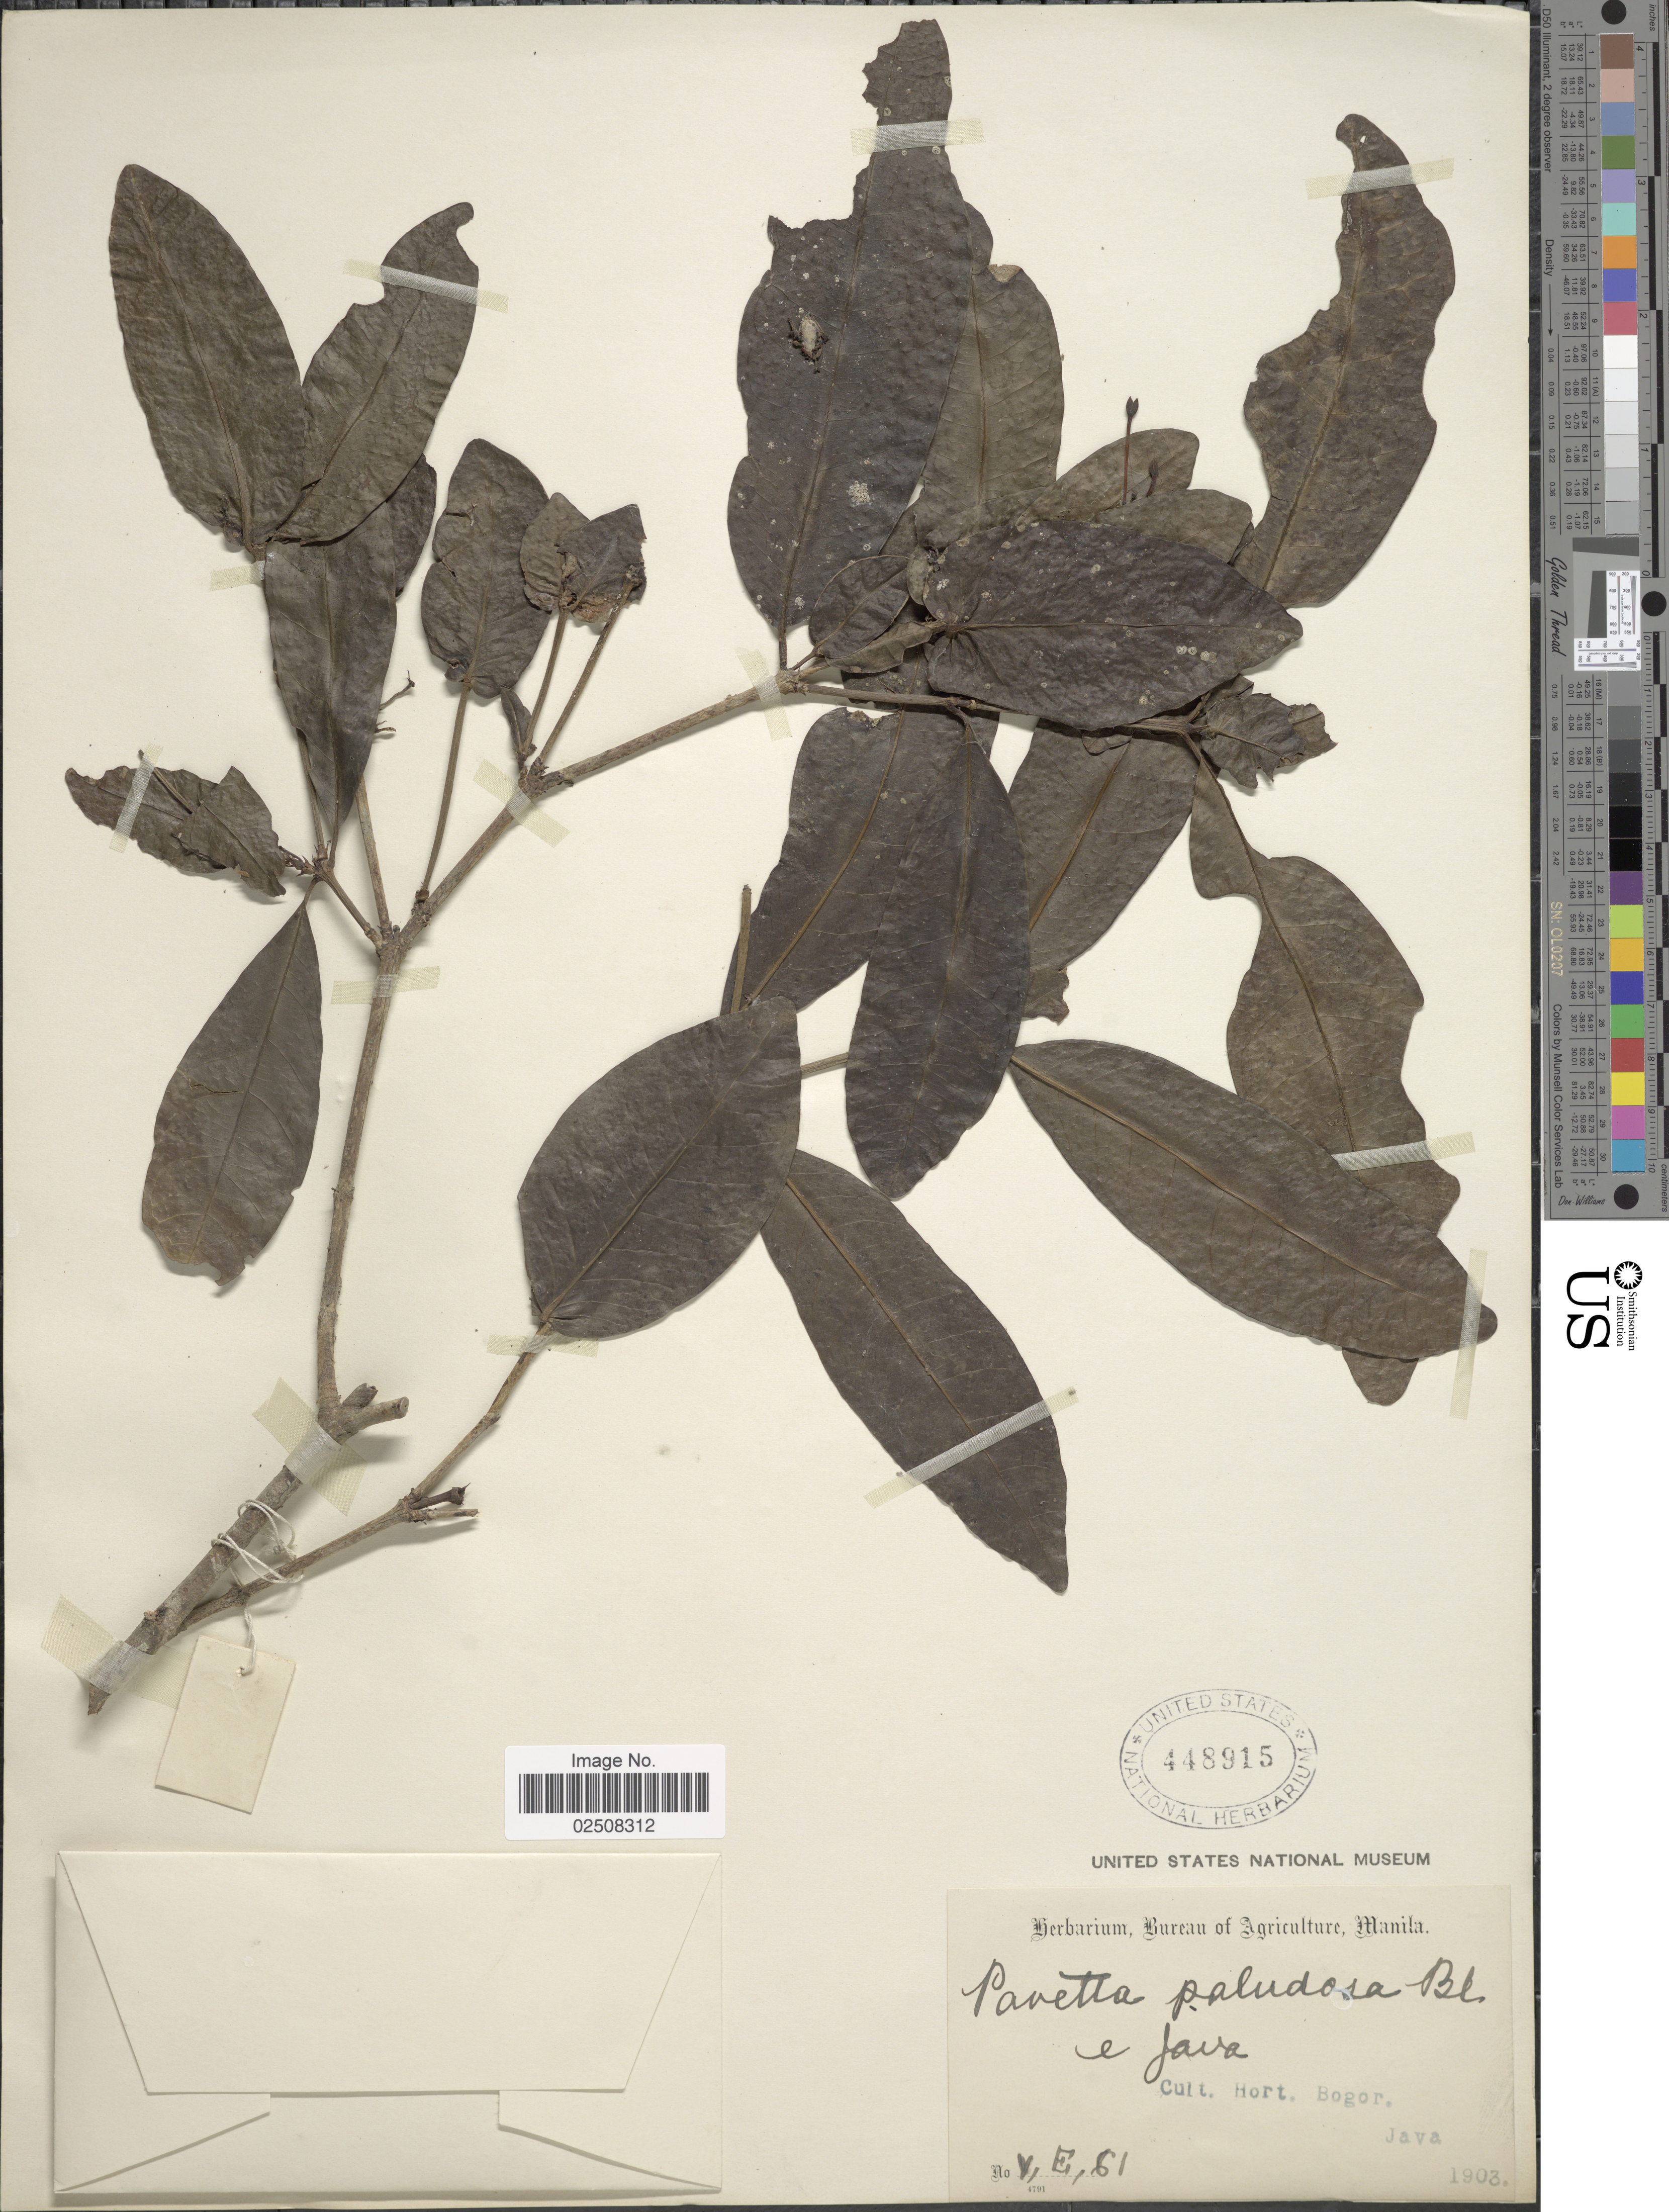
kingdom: Plantae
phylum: Tracheophyta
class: Magnoliopsida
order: Gentianales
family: Rubiaceae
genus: Pavetta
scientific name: Pavetta paludosa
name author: Blume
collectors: ex Herb. Bur. Agric. Manila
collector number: V, E, 61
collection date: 1903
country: Indonesia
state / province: Java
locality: Cult. Hort. Bogor.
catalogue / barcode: US 448915